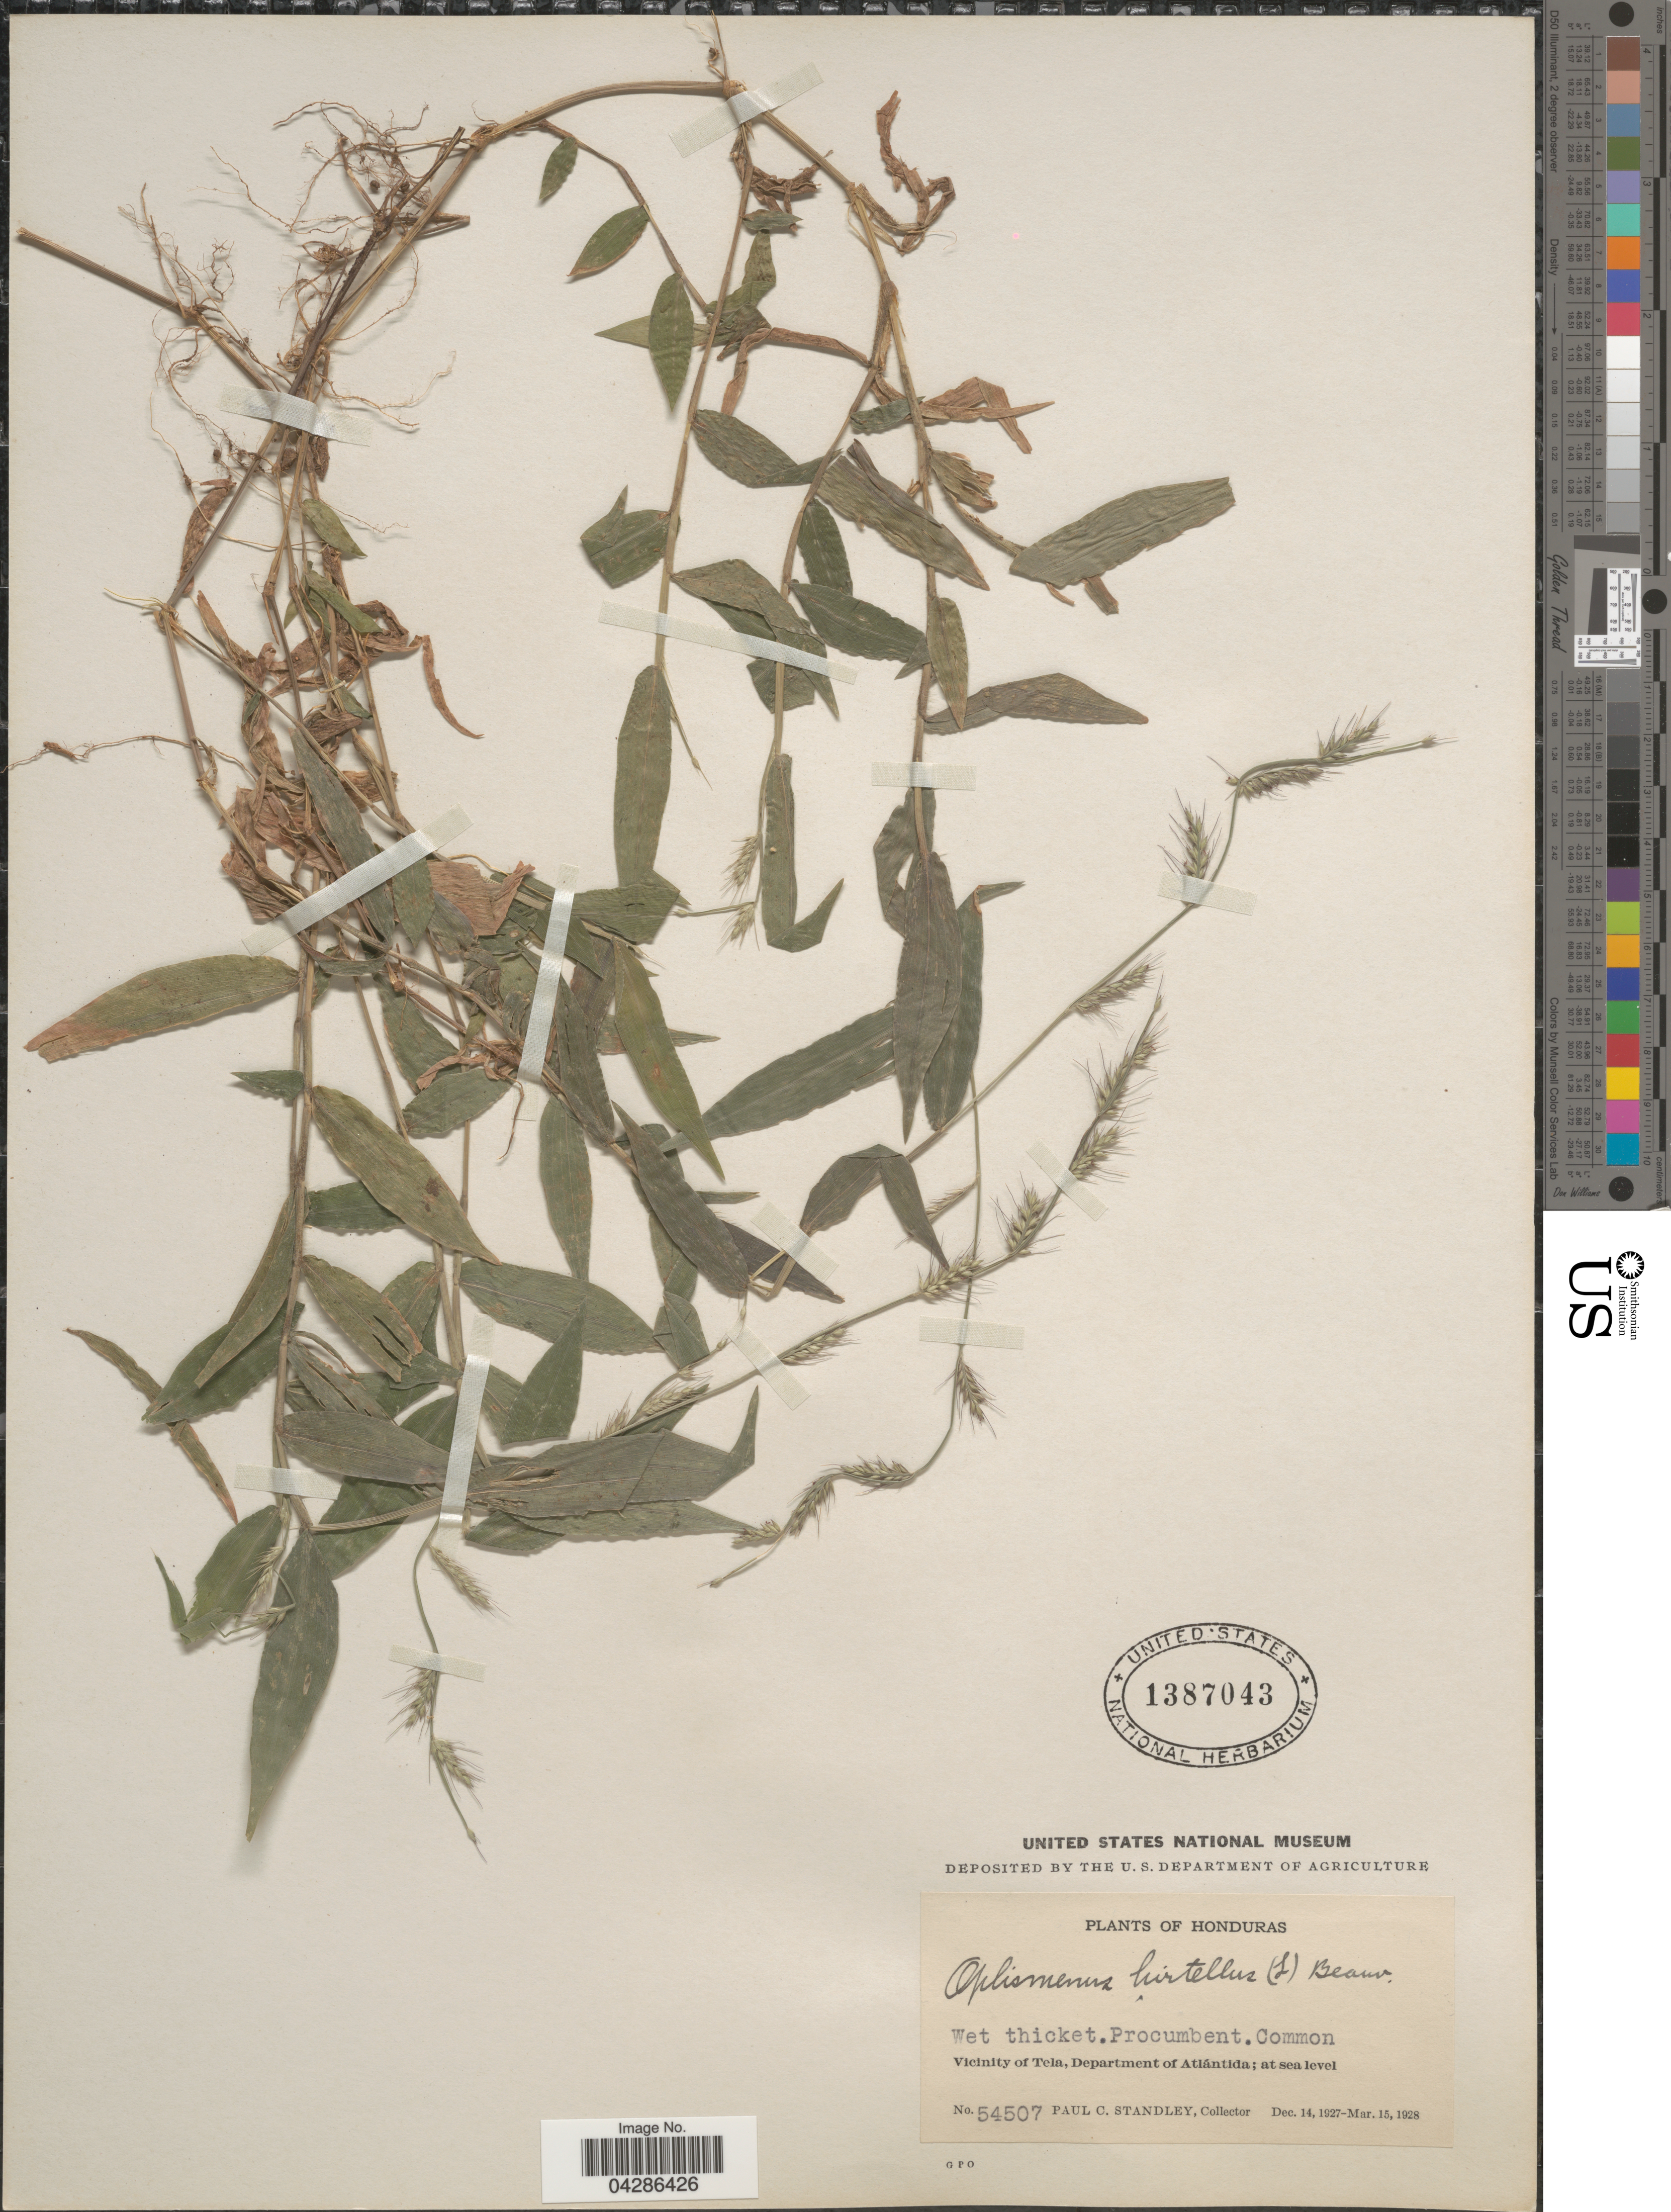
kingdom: Plantae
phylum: Tracheophyta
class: Liliopsida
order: Poales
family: Poaceae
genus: Oplismenus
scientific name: Oplismenus hirtellus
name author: (L.) P. Beauv.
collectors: P. C. Standley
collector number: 54507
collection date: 1927-12-14/1928-03-15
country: Honduras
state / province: Atlantida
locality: Vicinity of Tela, Department of Atlántida.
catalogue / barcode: US 1387043